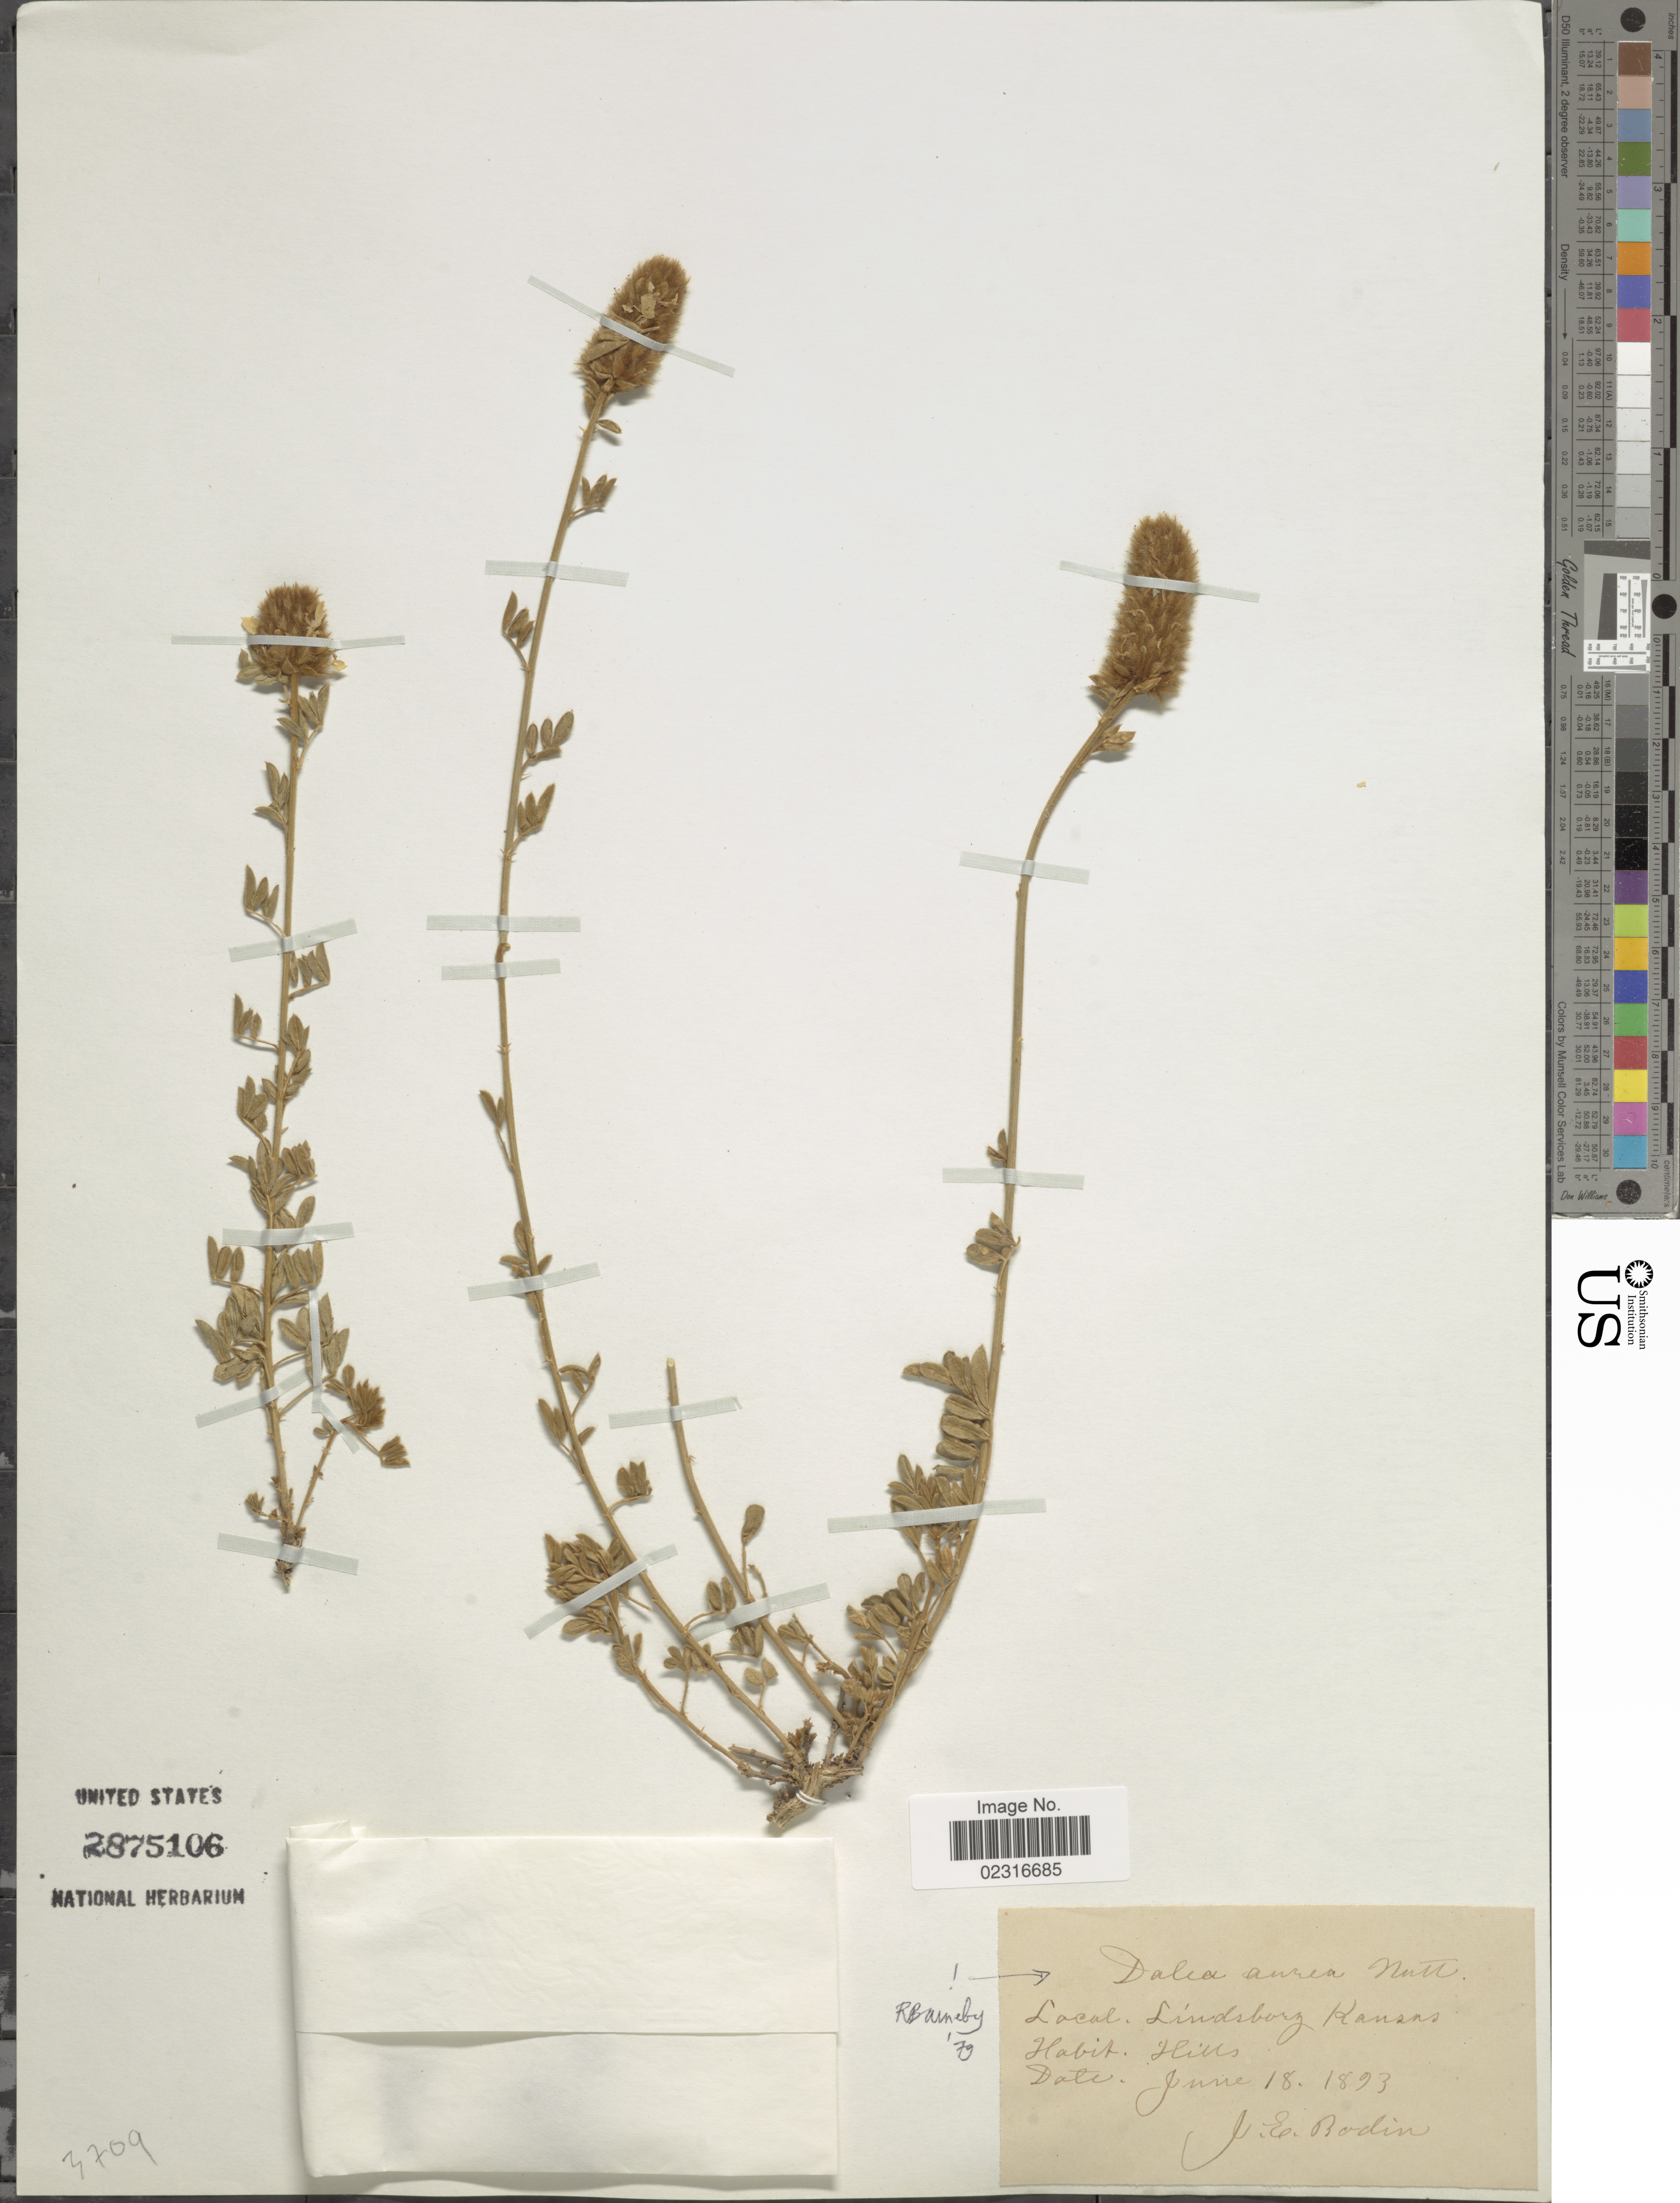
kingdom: Plantae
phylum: Tracheophyta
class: Magnoliopsida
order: Fabales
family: Fabaceae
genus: Dalea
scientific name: Dalea aurea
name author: Nutt. ex Pursh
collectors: J. E. Bodin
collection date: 1893-06-18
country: United States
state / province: Kansas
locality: Lindsborg.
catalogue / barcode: US 2875106